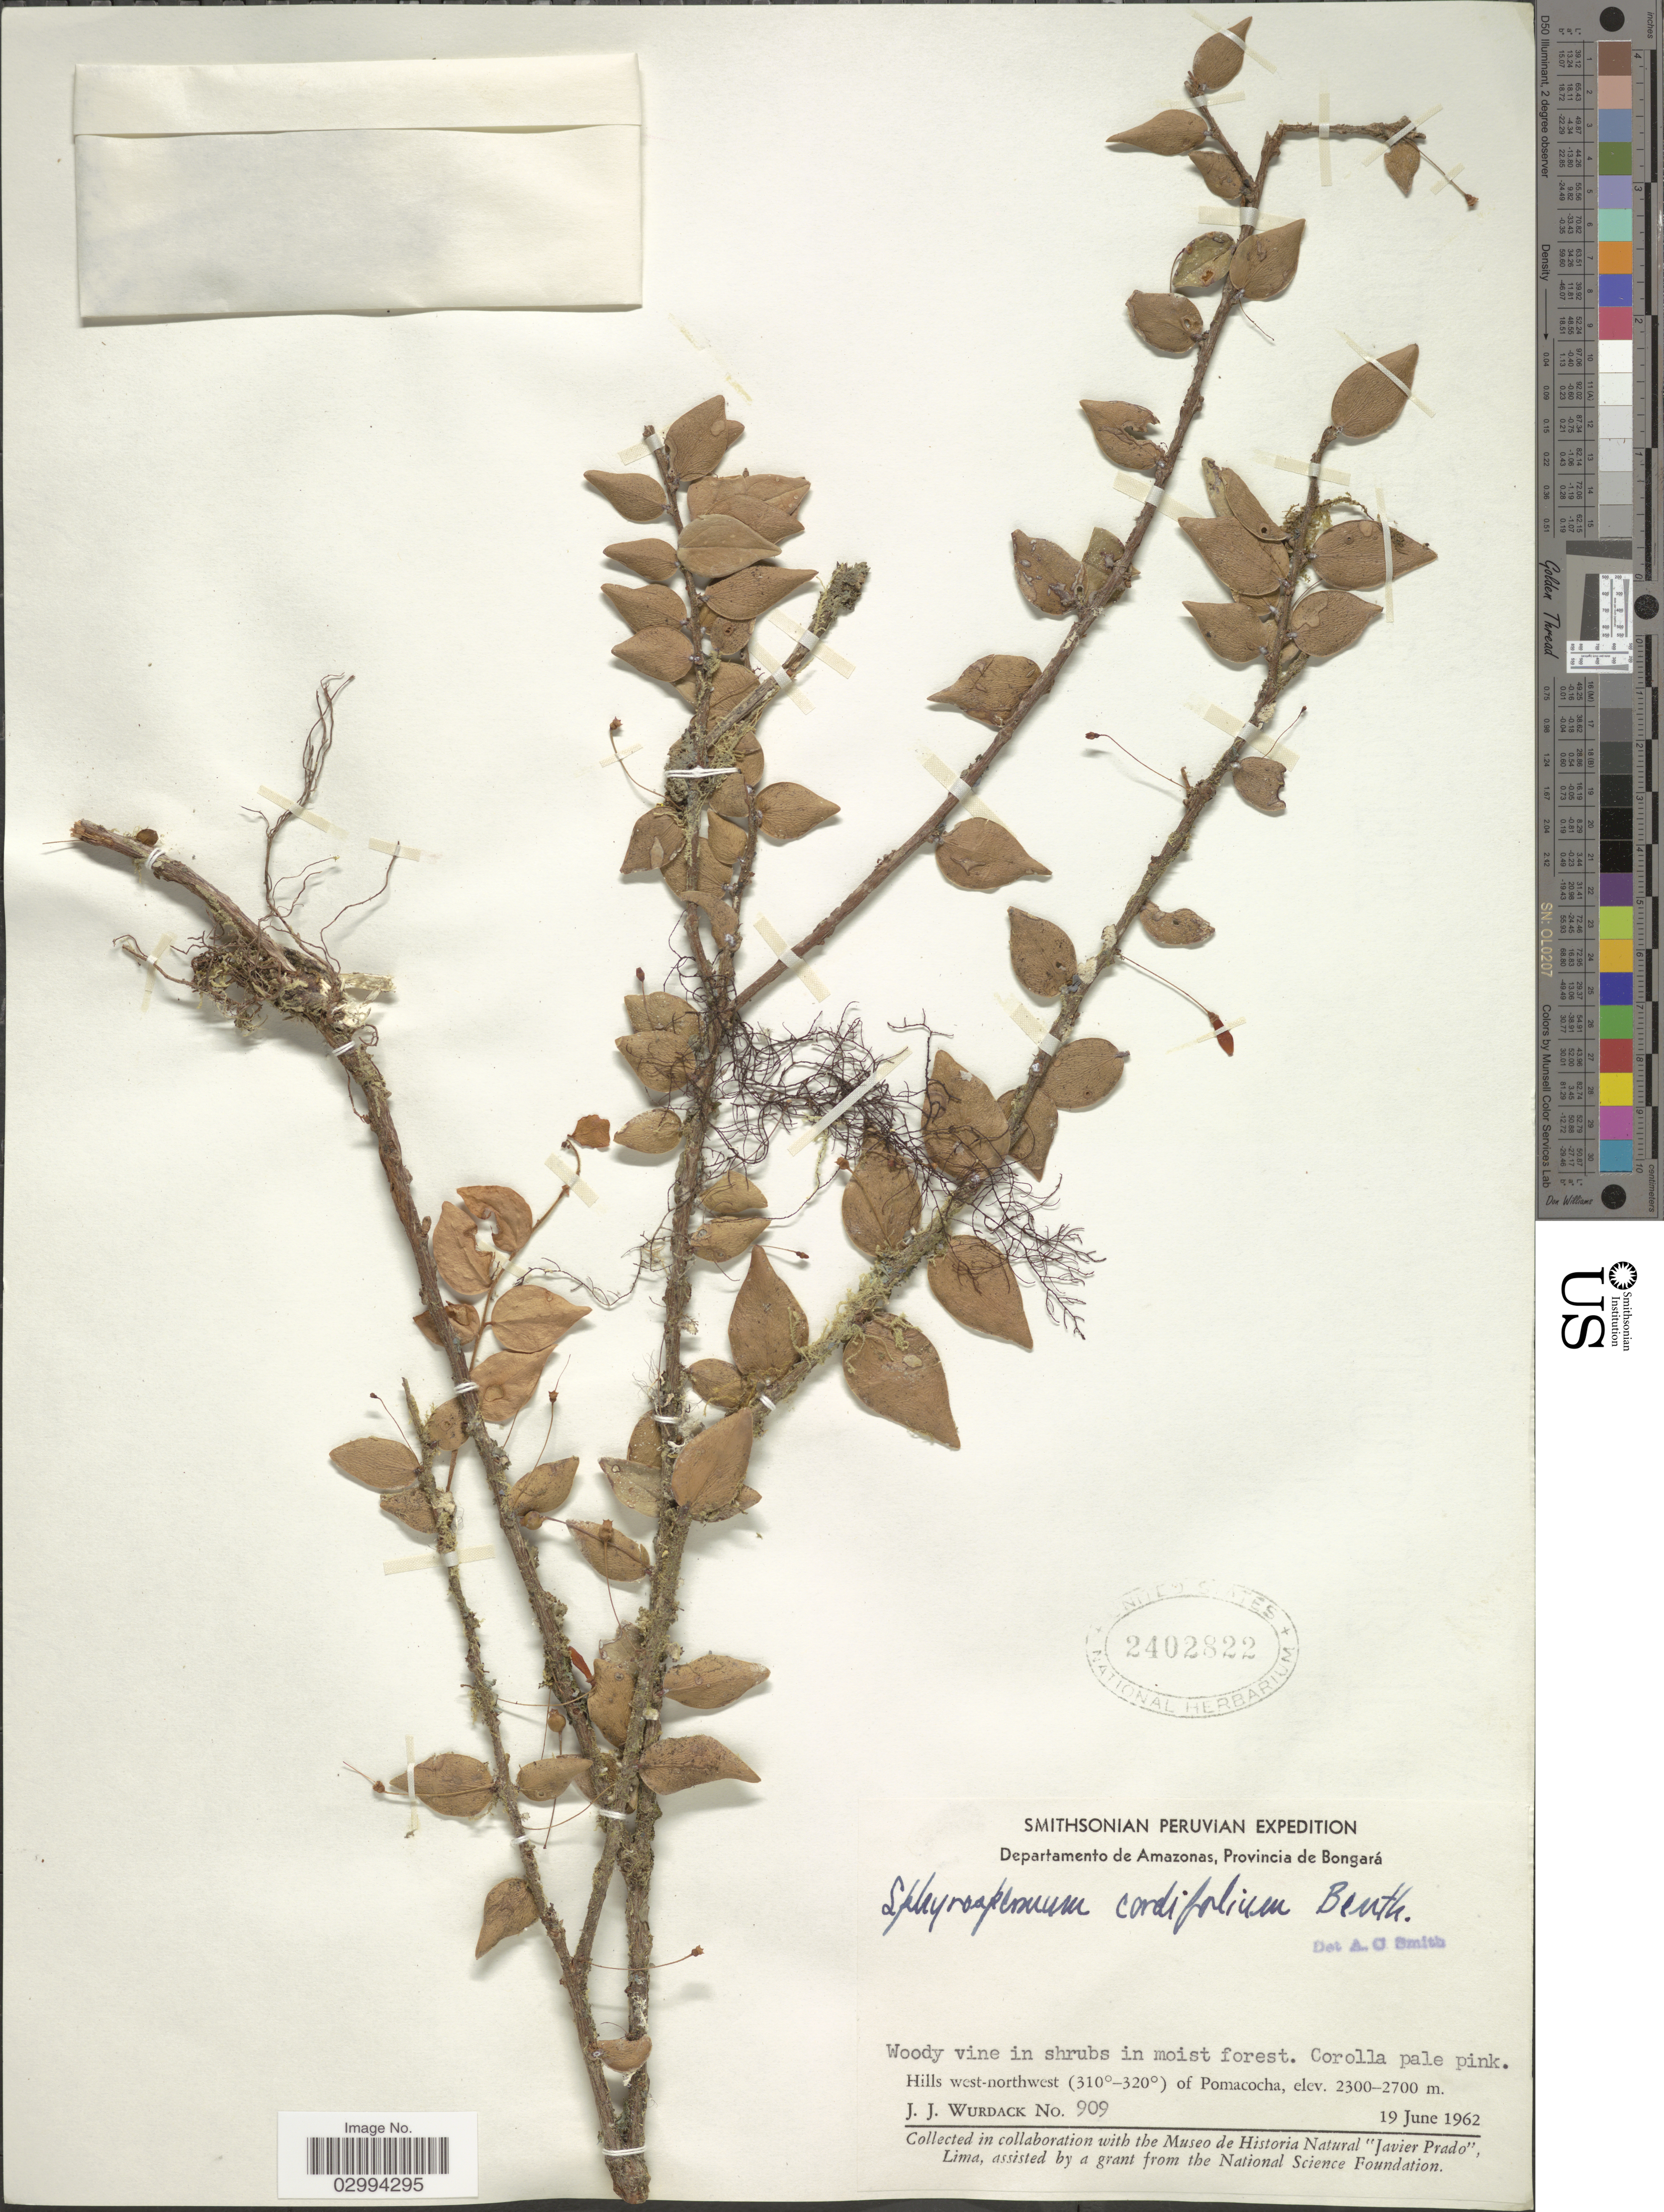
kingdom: Plantae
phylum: Tracheophyta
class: Magnoliopsida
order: Ericales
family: Ericaceae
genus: Sphyrospermum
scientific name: Sphyrospermum cordifolium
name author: Benth.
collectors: J. J. Wurdack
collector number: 909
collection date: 1962-06-19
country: Peru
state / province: Amazonas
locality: Departamento de Amazonas, Provincia de Bongará. Hills west-northwest of Pomacocha.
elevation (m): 2300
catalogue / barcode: US 2402822